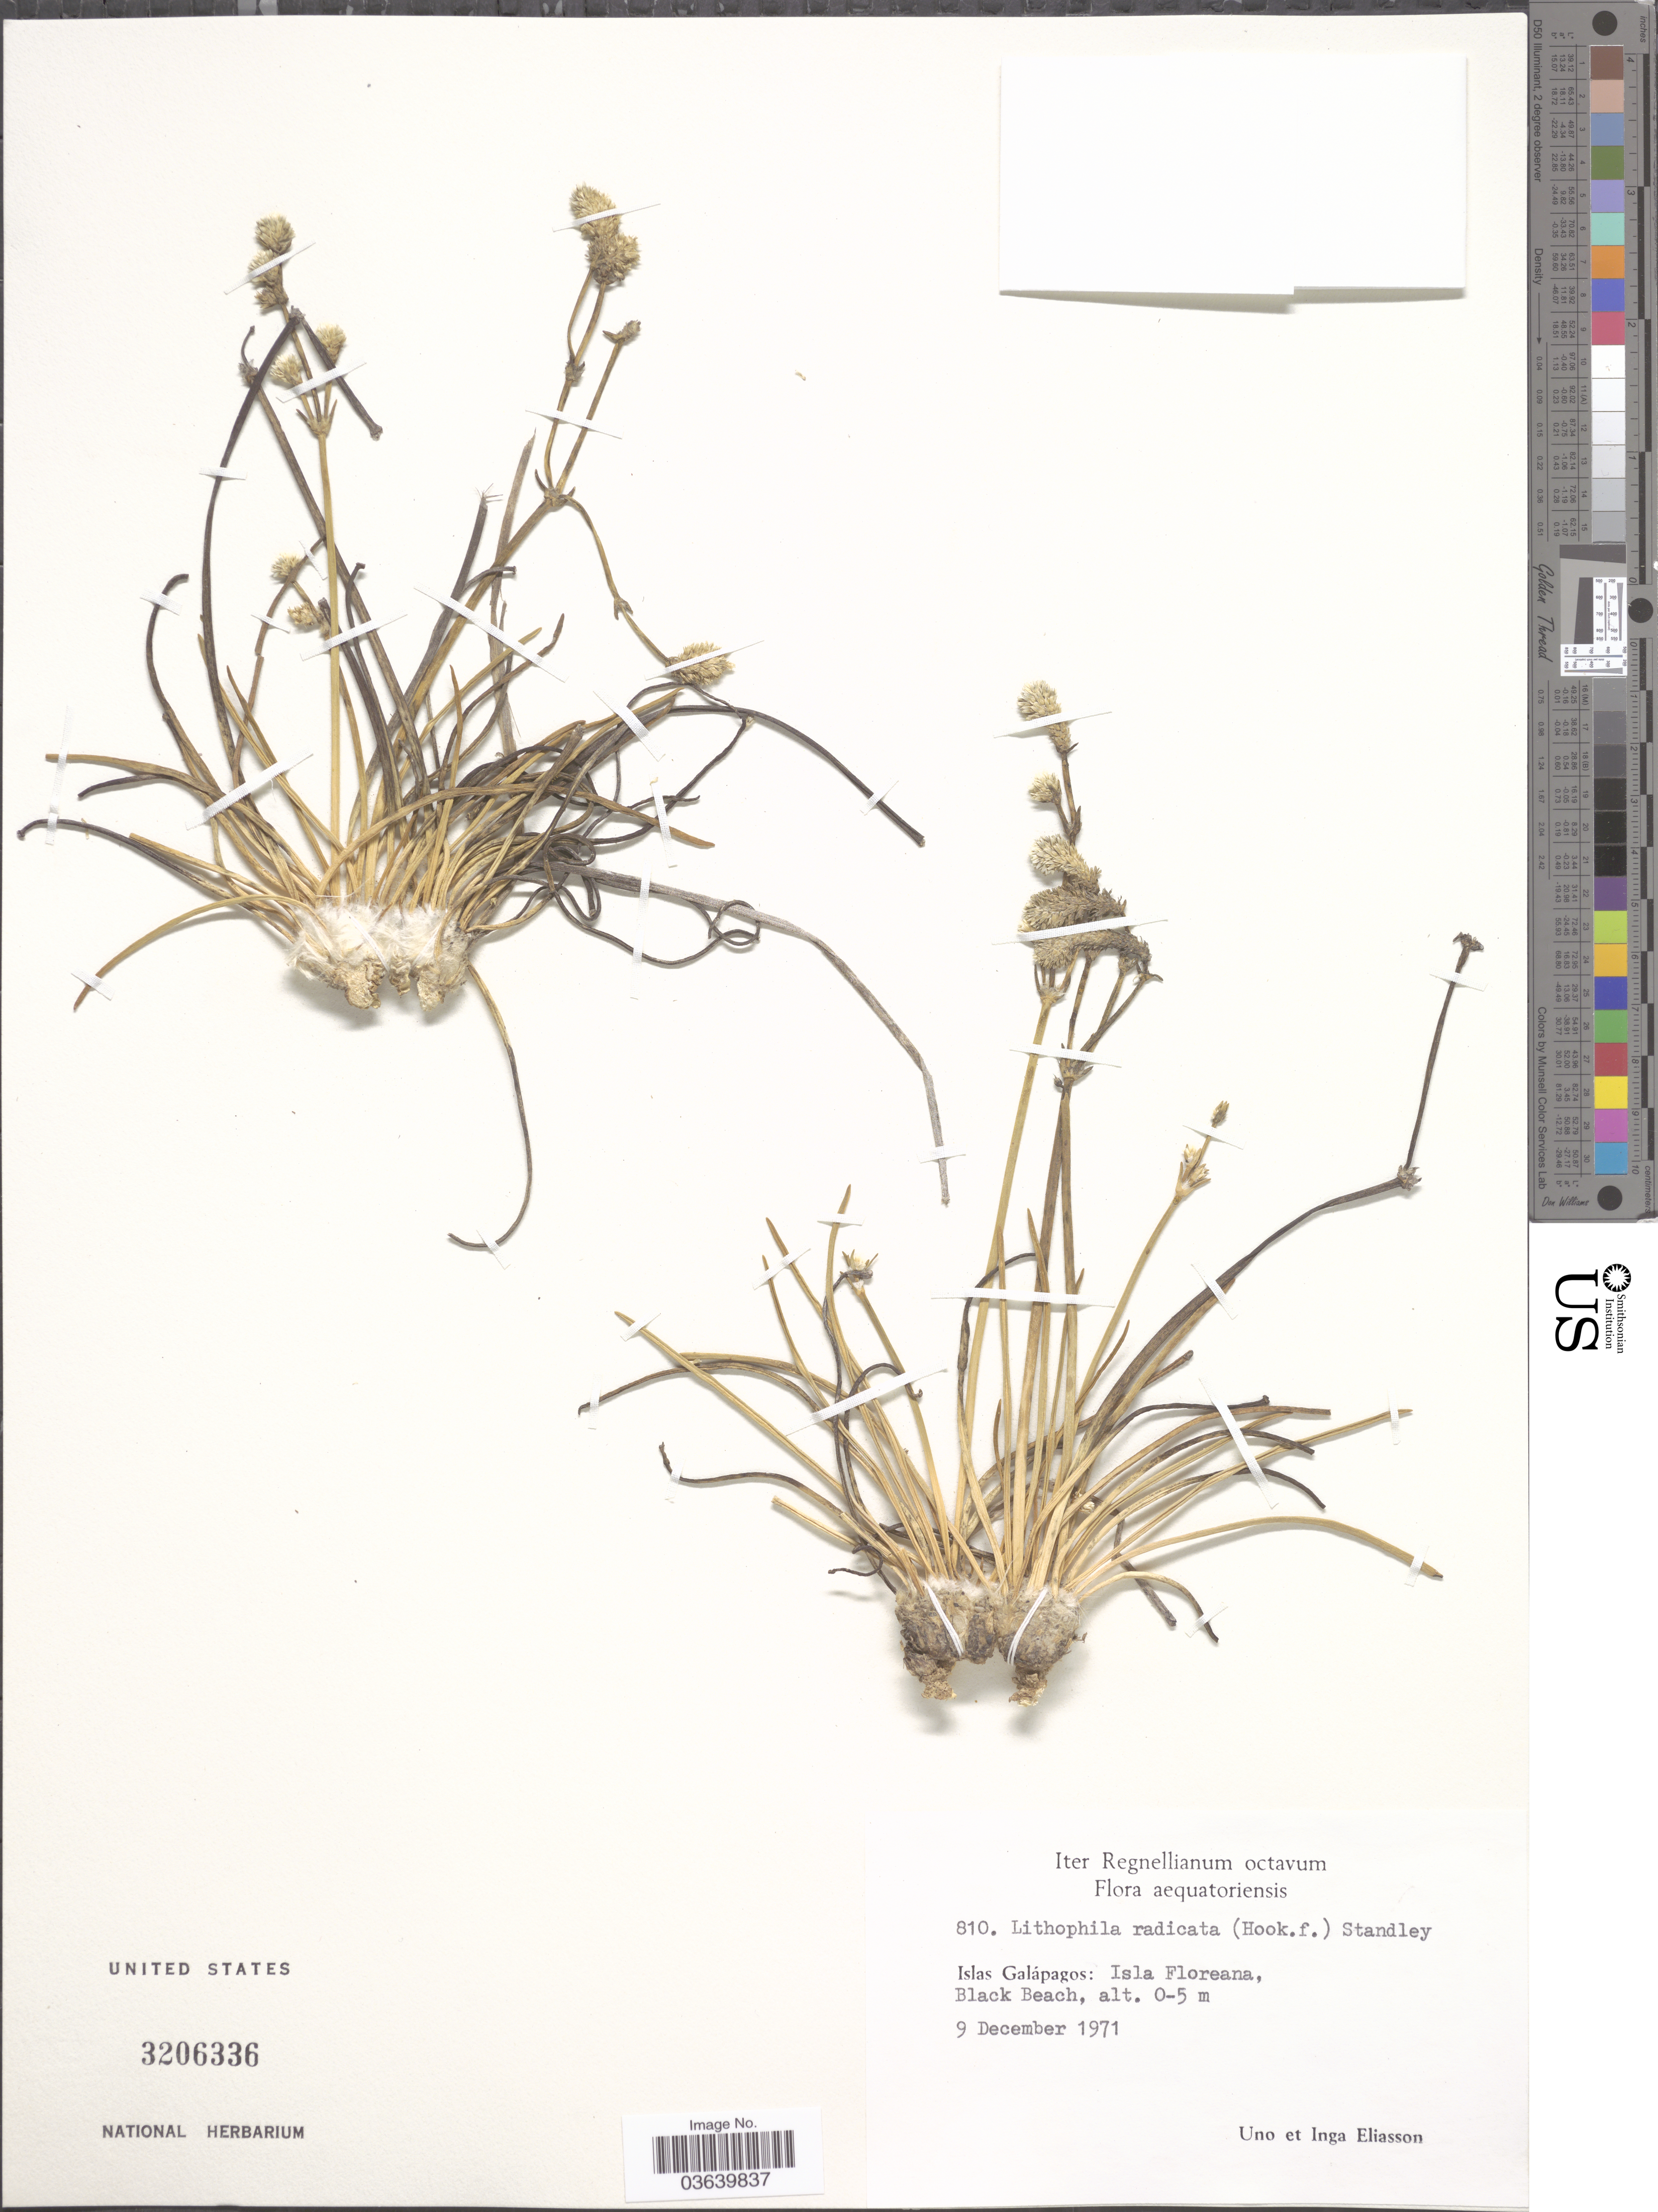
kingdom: Plantae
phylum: Tracheophyta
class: Magnoliopsida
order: Caryophyllales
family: Amaranthaceae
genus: Gomphrena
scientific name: Gomphrena radicata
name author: (Hook. f.) T. Ortuño & Borsch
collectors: U. Eliasson & I. Eliasson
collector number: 810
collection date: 1971-12-09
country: Ecuador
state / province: Colón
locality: Islas Galápagos: Isla Floreana, Black Beach.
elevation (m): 0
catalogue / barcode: US 3206336